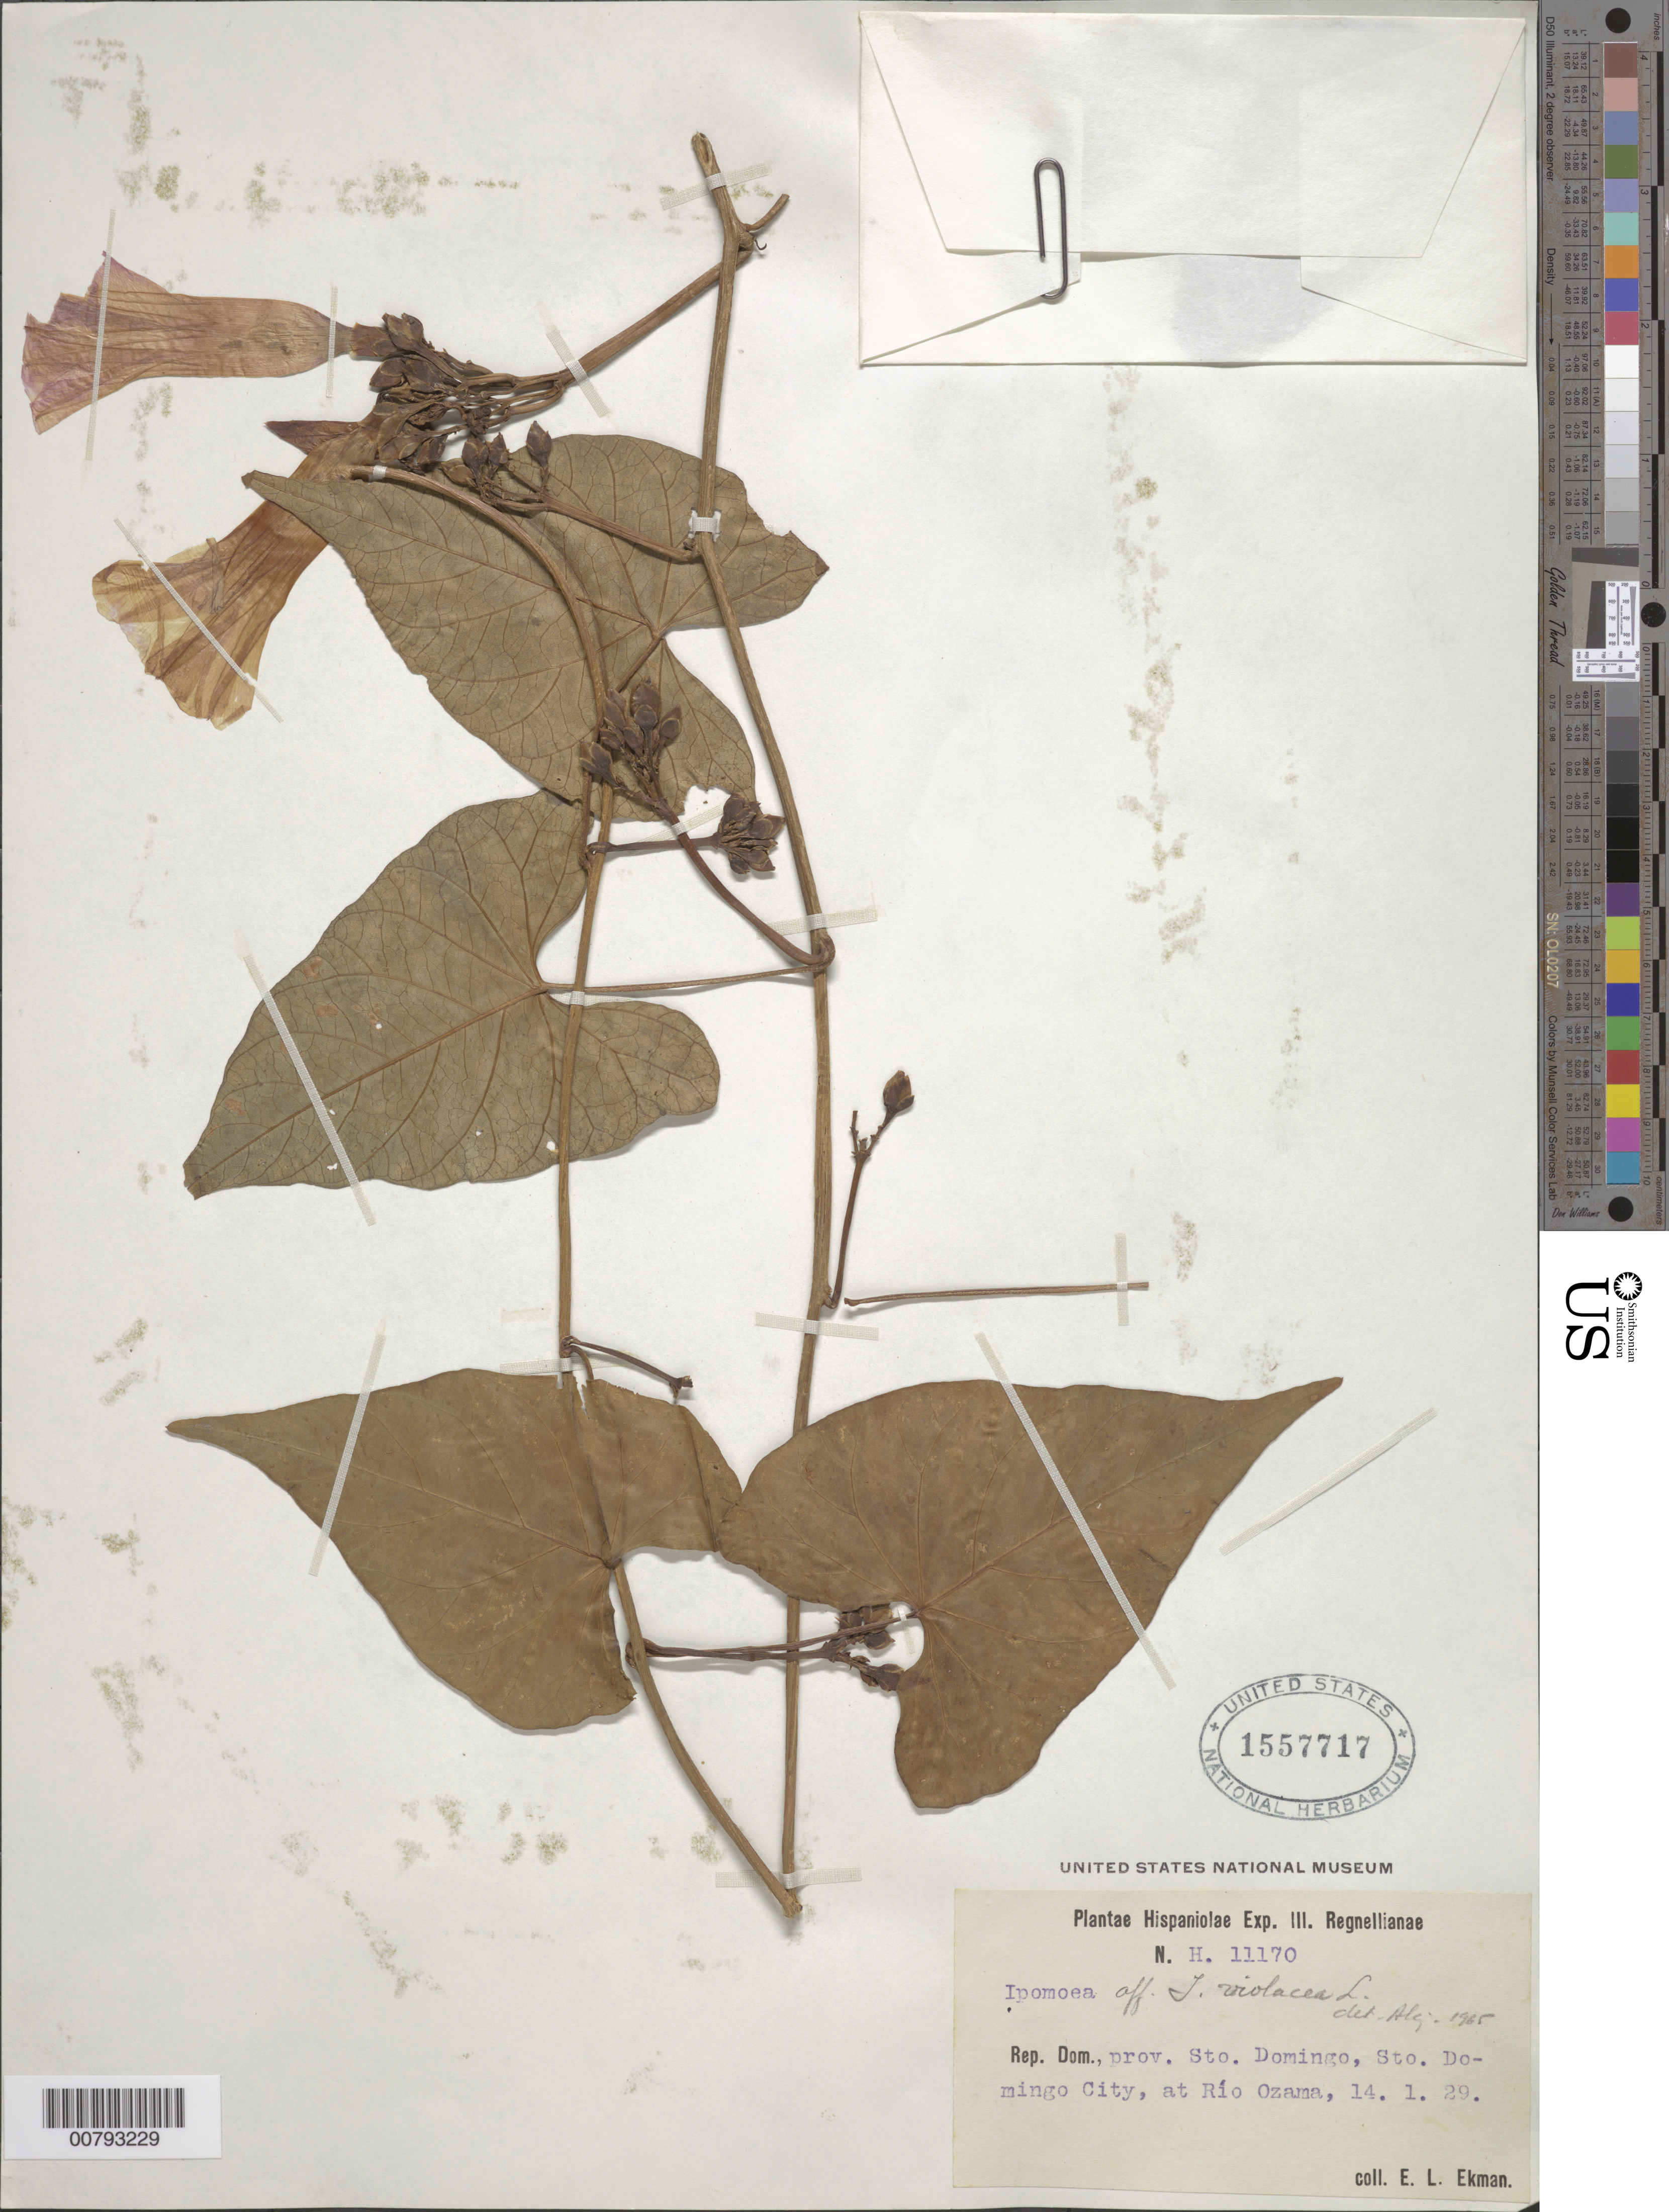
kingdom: Plantae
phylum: Tracheophyta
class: Magnoliopsida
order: Solanales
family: Convolvulaceae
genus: Ipomoea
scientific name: Ipomoea violacea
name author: L.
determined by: Liogier, Alain H.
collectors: E. L. Ekman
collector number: H 11170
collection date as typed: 14 Jan 1929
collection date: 1929-01-14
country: Dominican Republic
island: Hispaniola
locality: Province of Santo Domingo, Santo Domingo City, at Ozama River.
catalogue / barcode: US 1557717